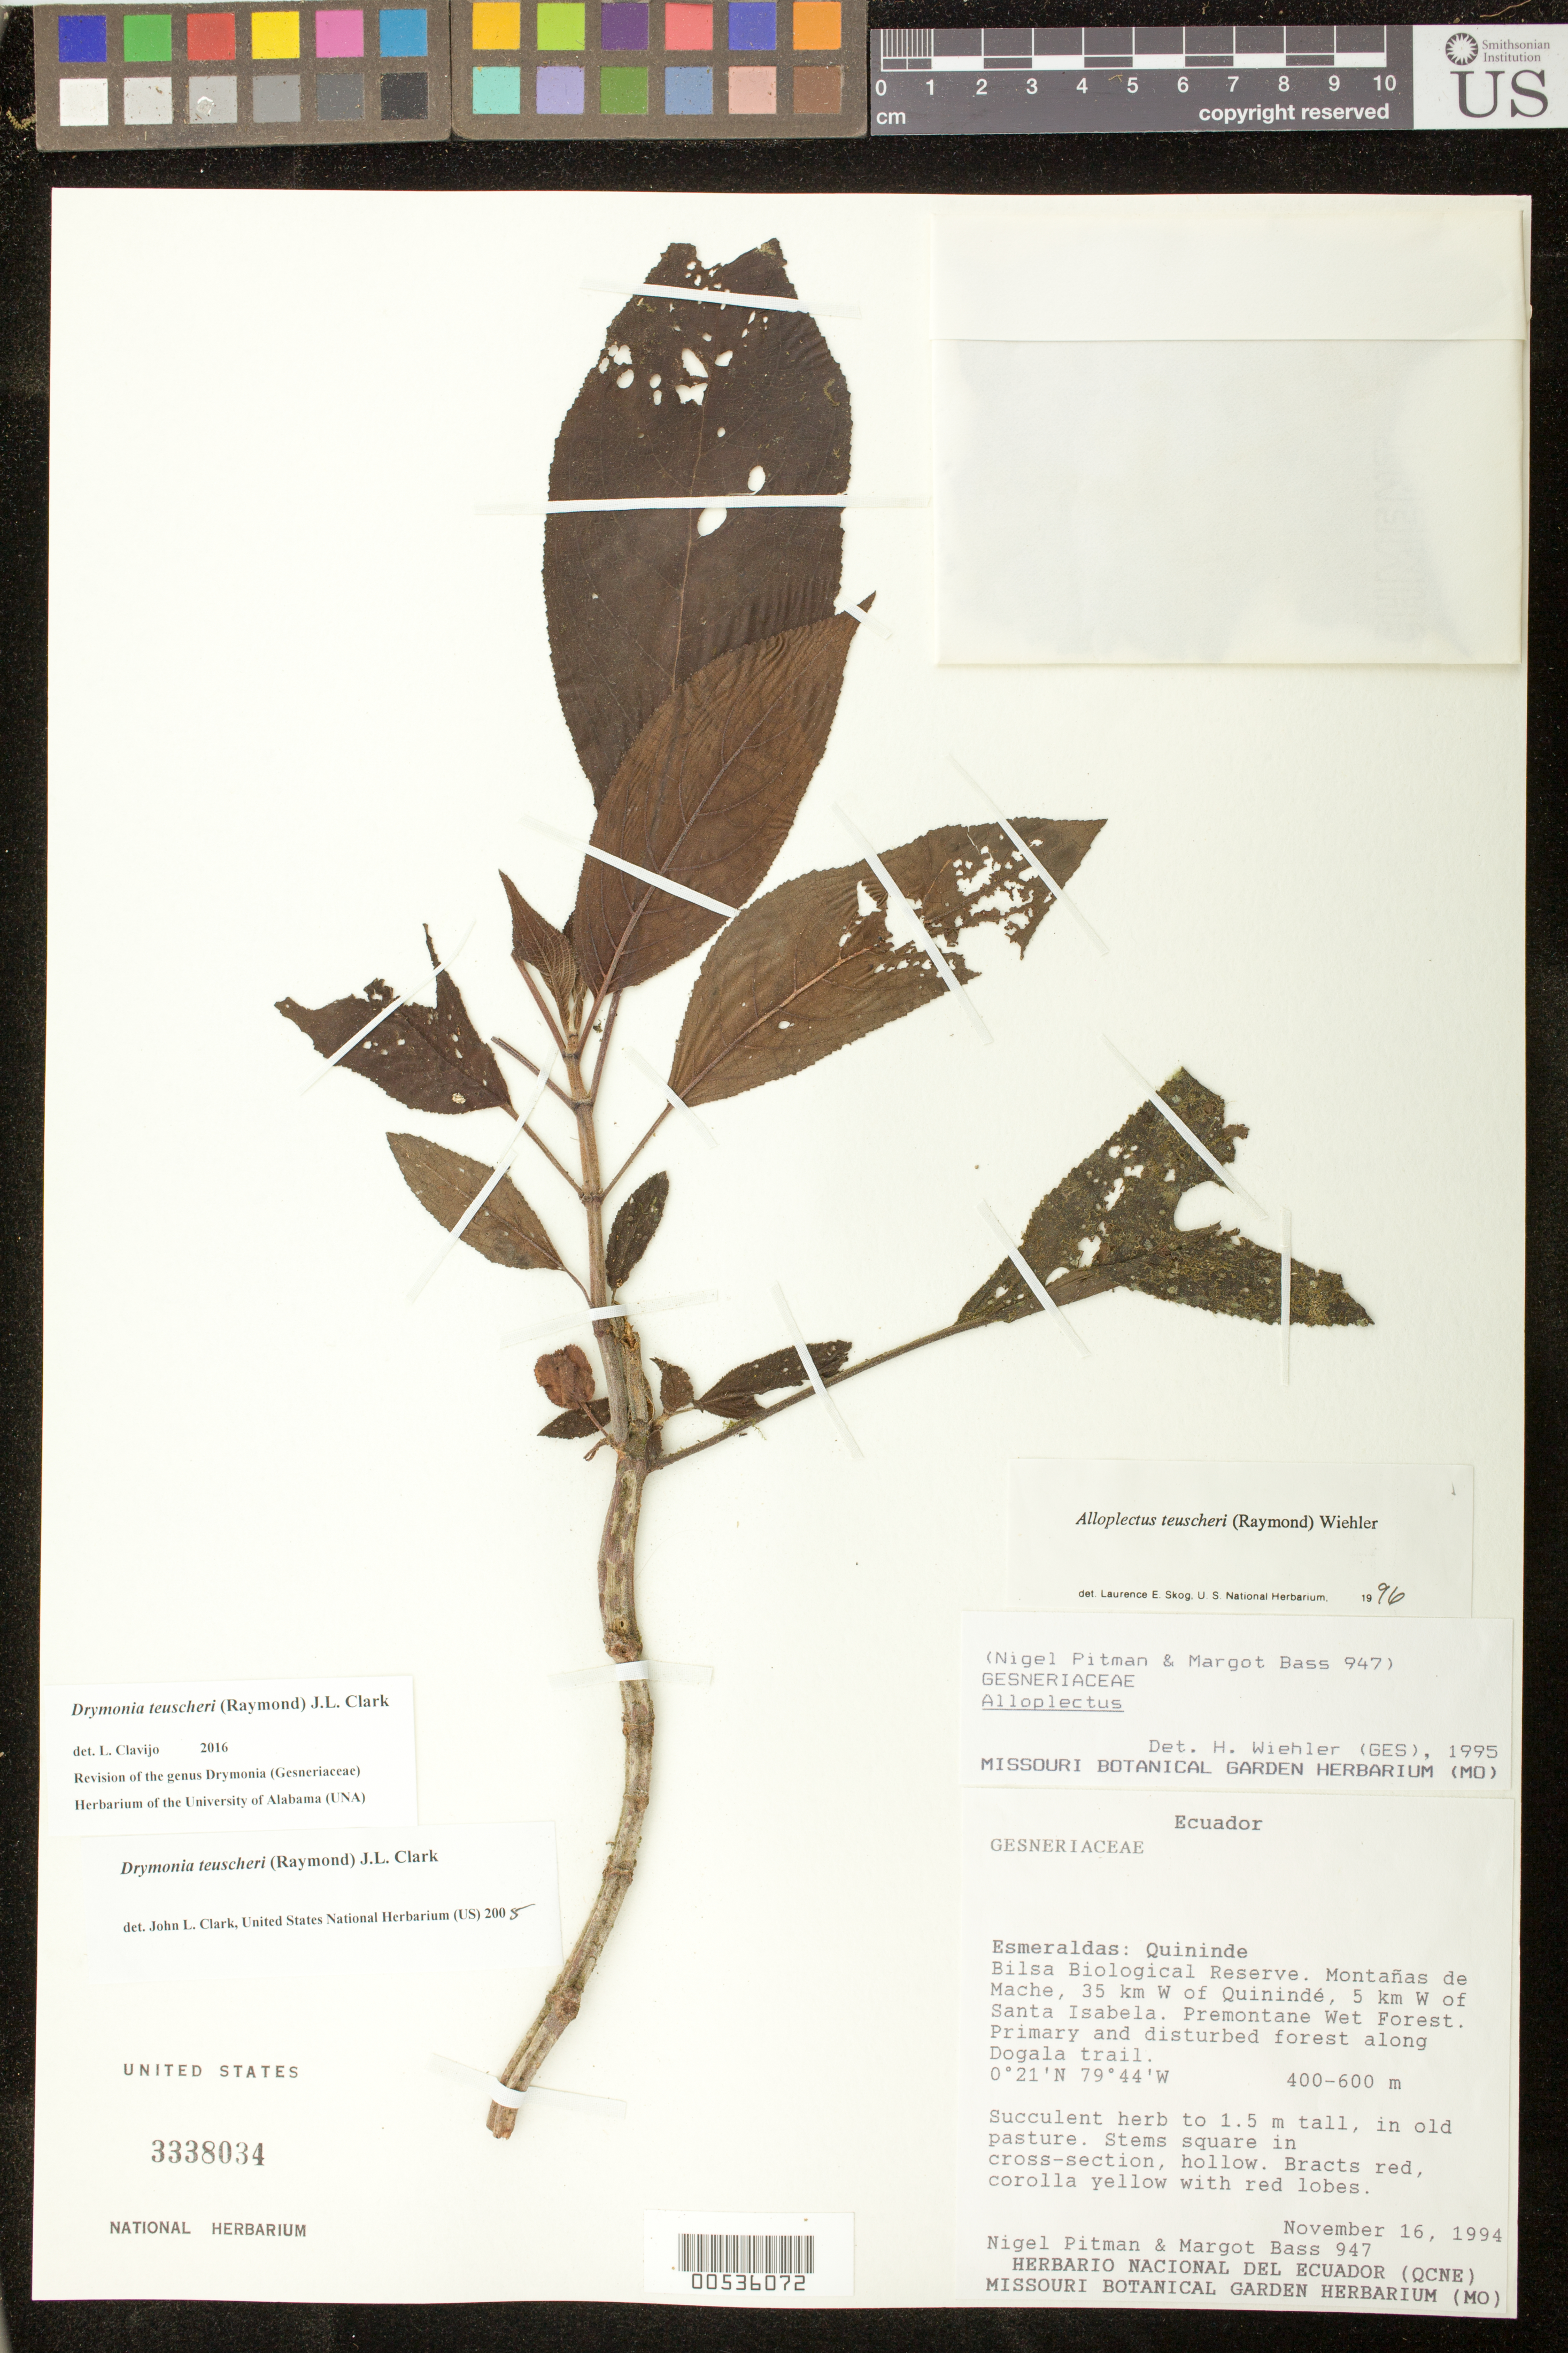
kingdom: Plantae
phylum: Tracheophyta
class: Magnoliopsida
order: Lamiales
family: Gesneriaceae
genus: Drymonia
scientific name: Drymonia teuscheri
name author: (Raymond) J.L. Clark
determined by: Clark, J. L., (SEL), The Marie Selby Botanical Garden (UNITED STATES)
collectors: N. Pitman & M. Bass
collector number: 947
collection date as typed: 16 Nov 1994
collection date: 1994-11-16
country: Ecuador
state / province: Esmeraldas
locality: Quininde, Bilsa Biological Reserve, Montañas de Mache, 35 km W of Quinindé, 5 km W of Santa Isabela; along Dogala trail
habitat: Premontane wet forest; primary and disturbed forest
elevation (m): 400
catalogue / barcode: US 3338034